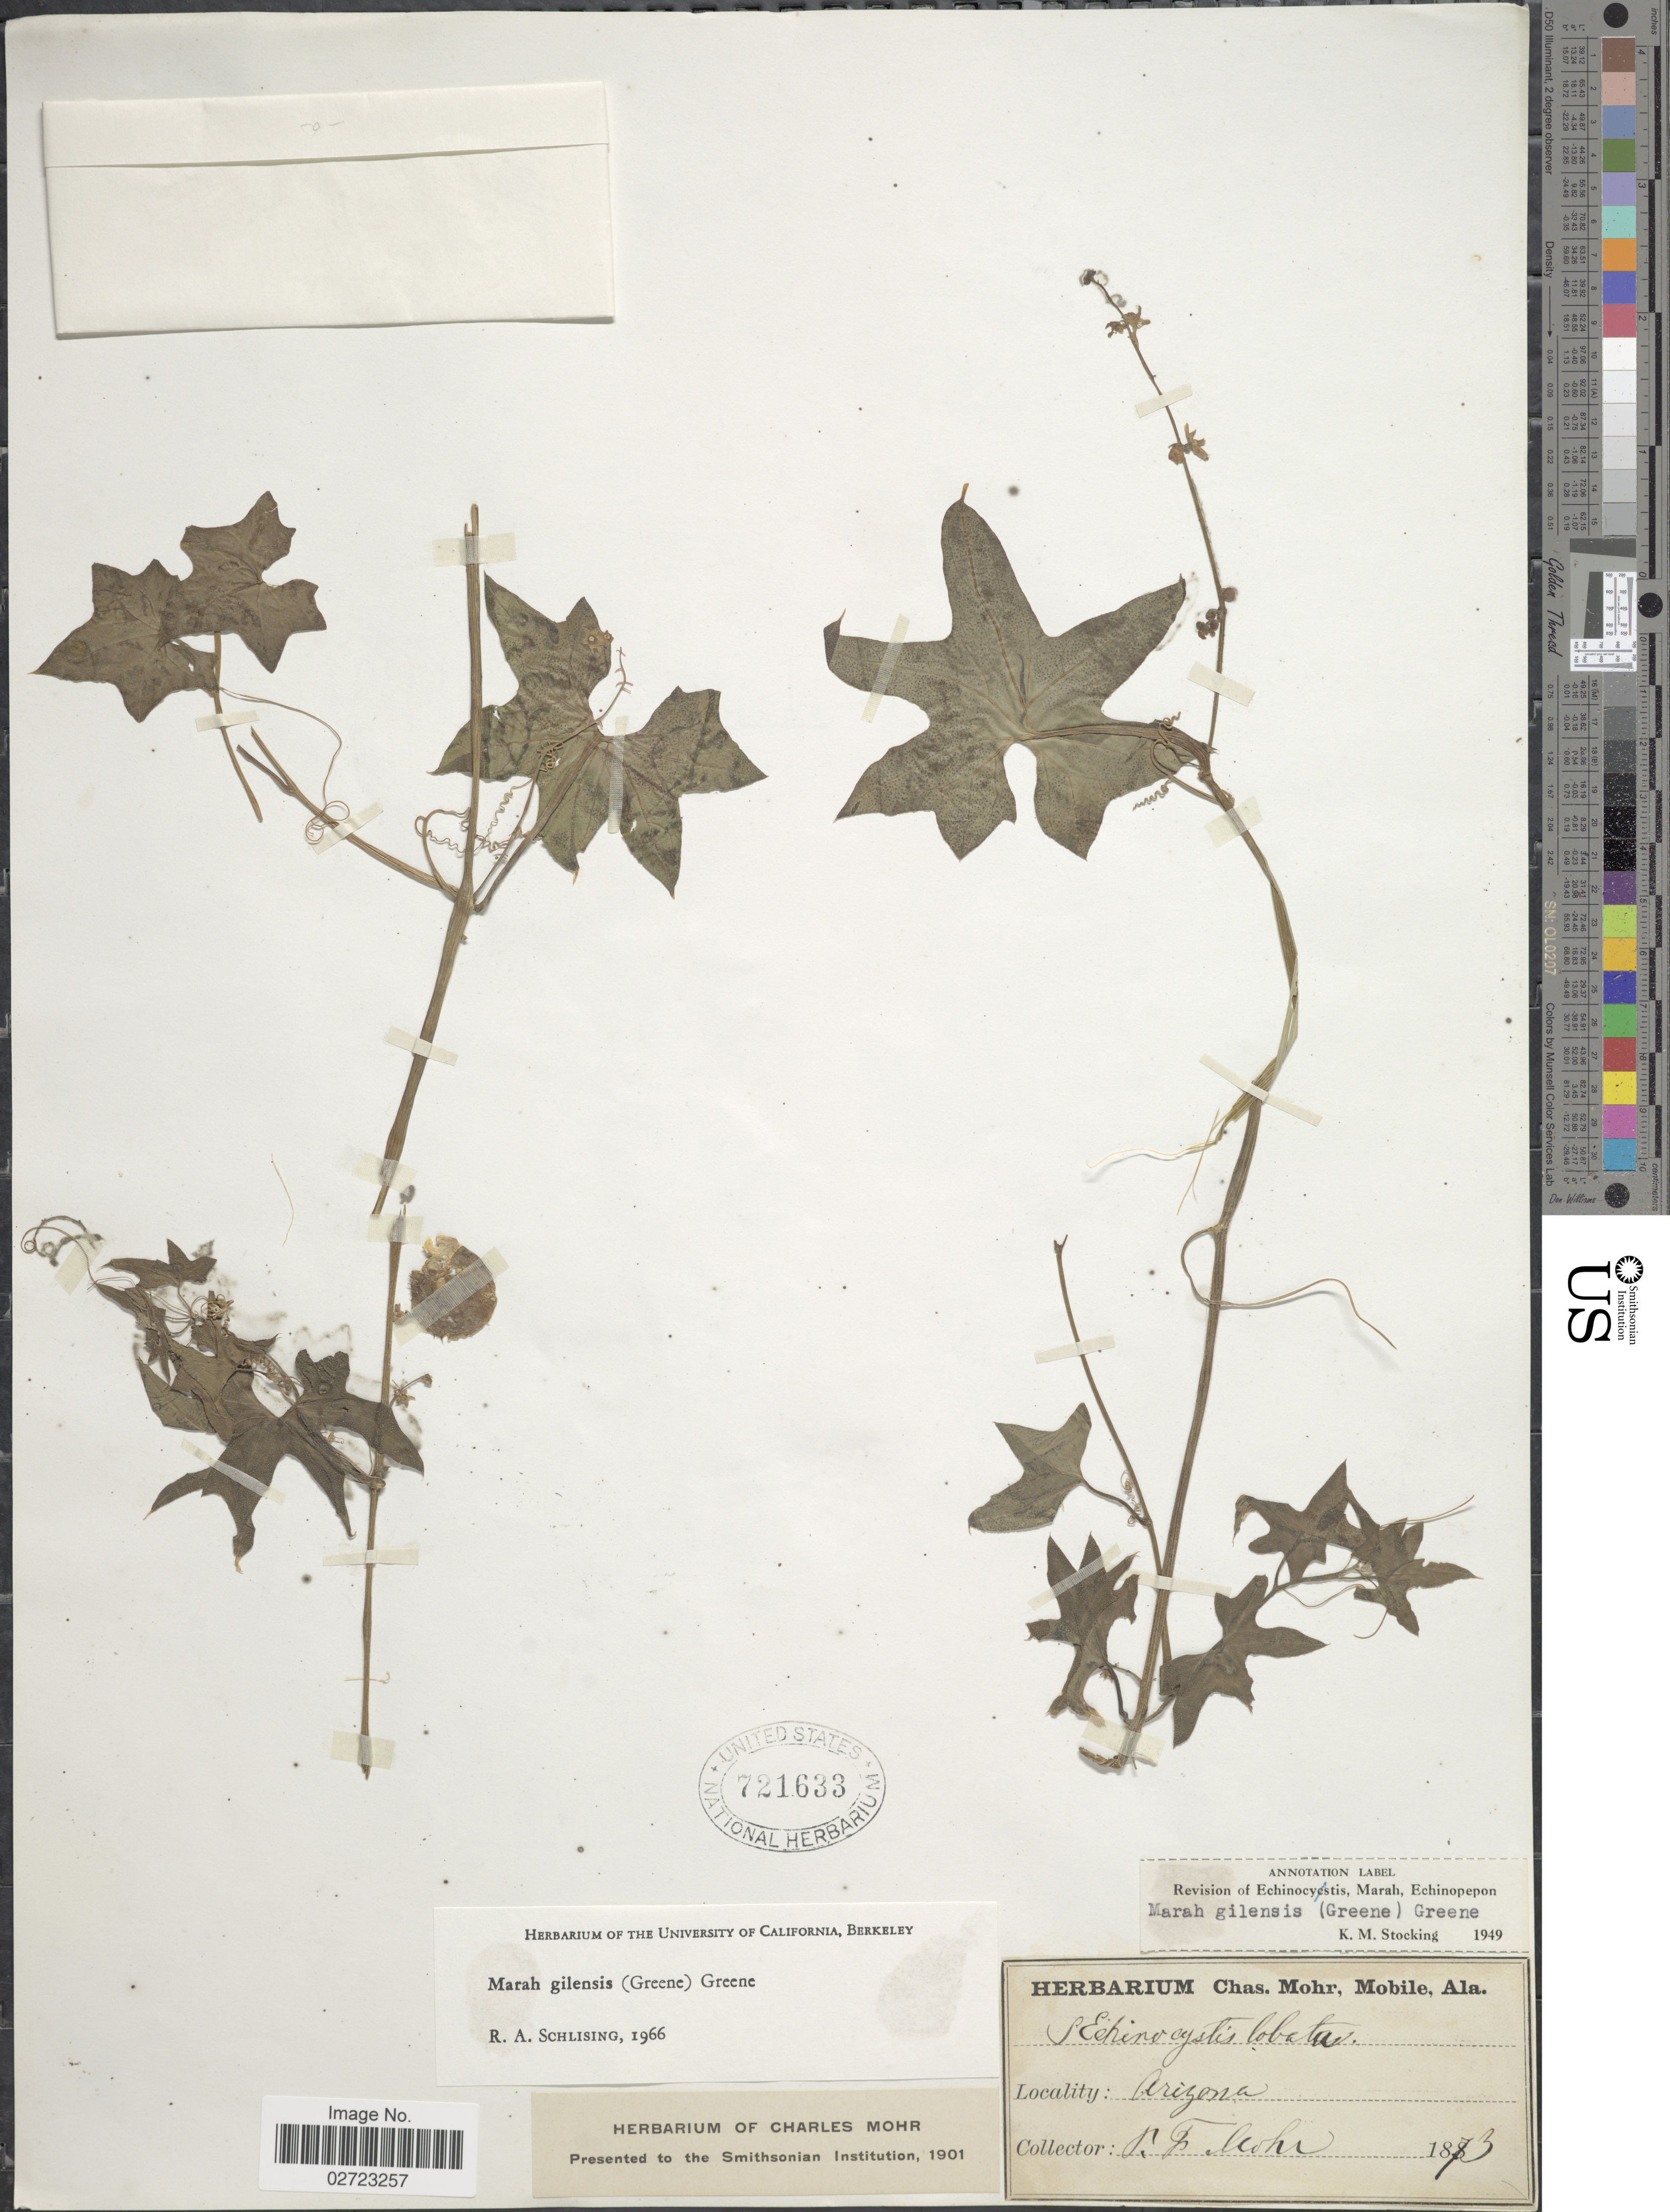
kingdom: Plantae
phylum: Tracheophyta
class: Magnoliopsida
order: Cucurbitales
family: Cucurbitaceae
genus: Marah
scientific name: Marah gilensis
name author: (Greene) Greene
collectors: C. T. Mohr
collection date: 1873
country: United States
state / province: Arizona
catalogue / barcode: US 721633